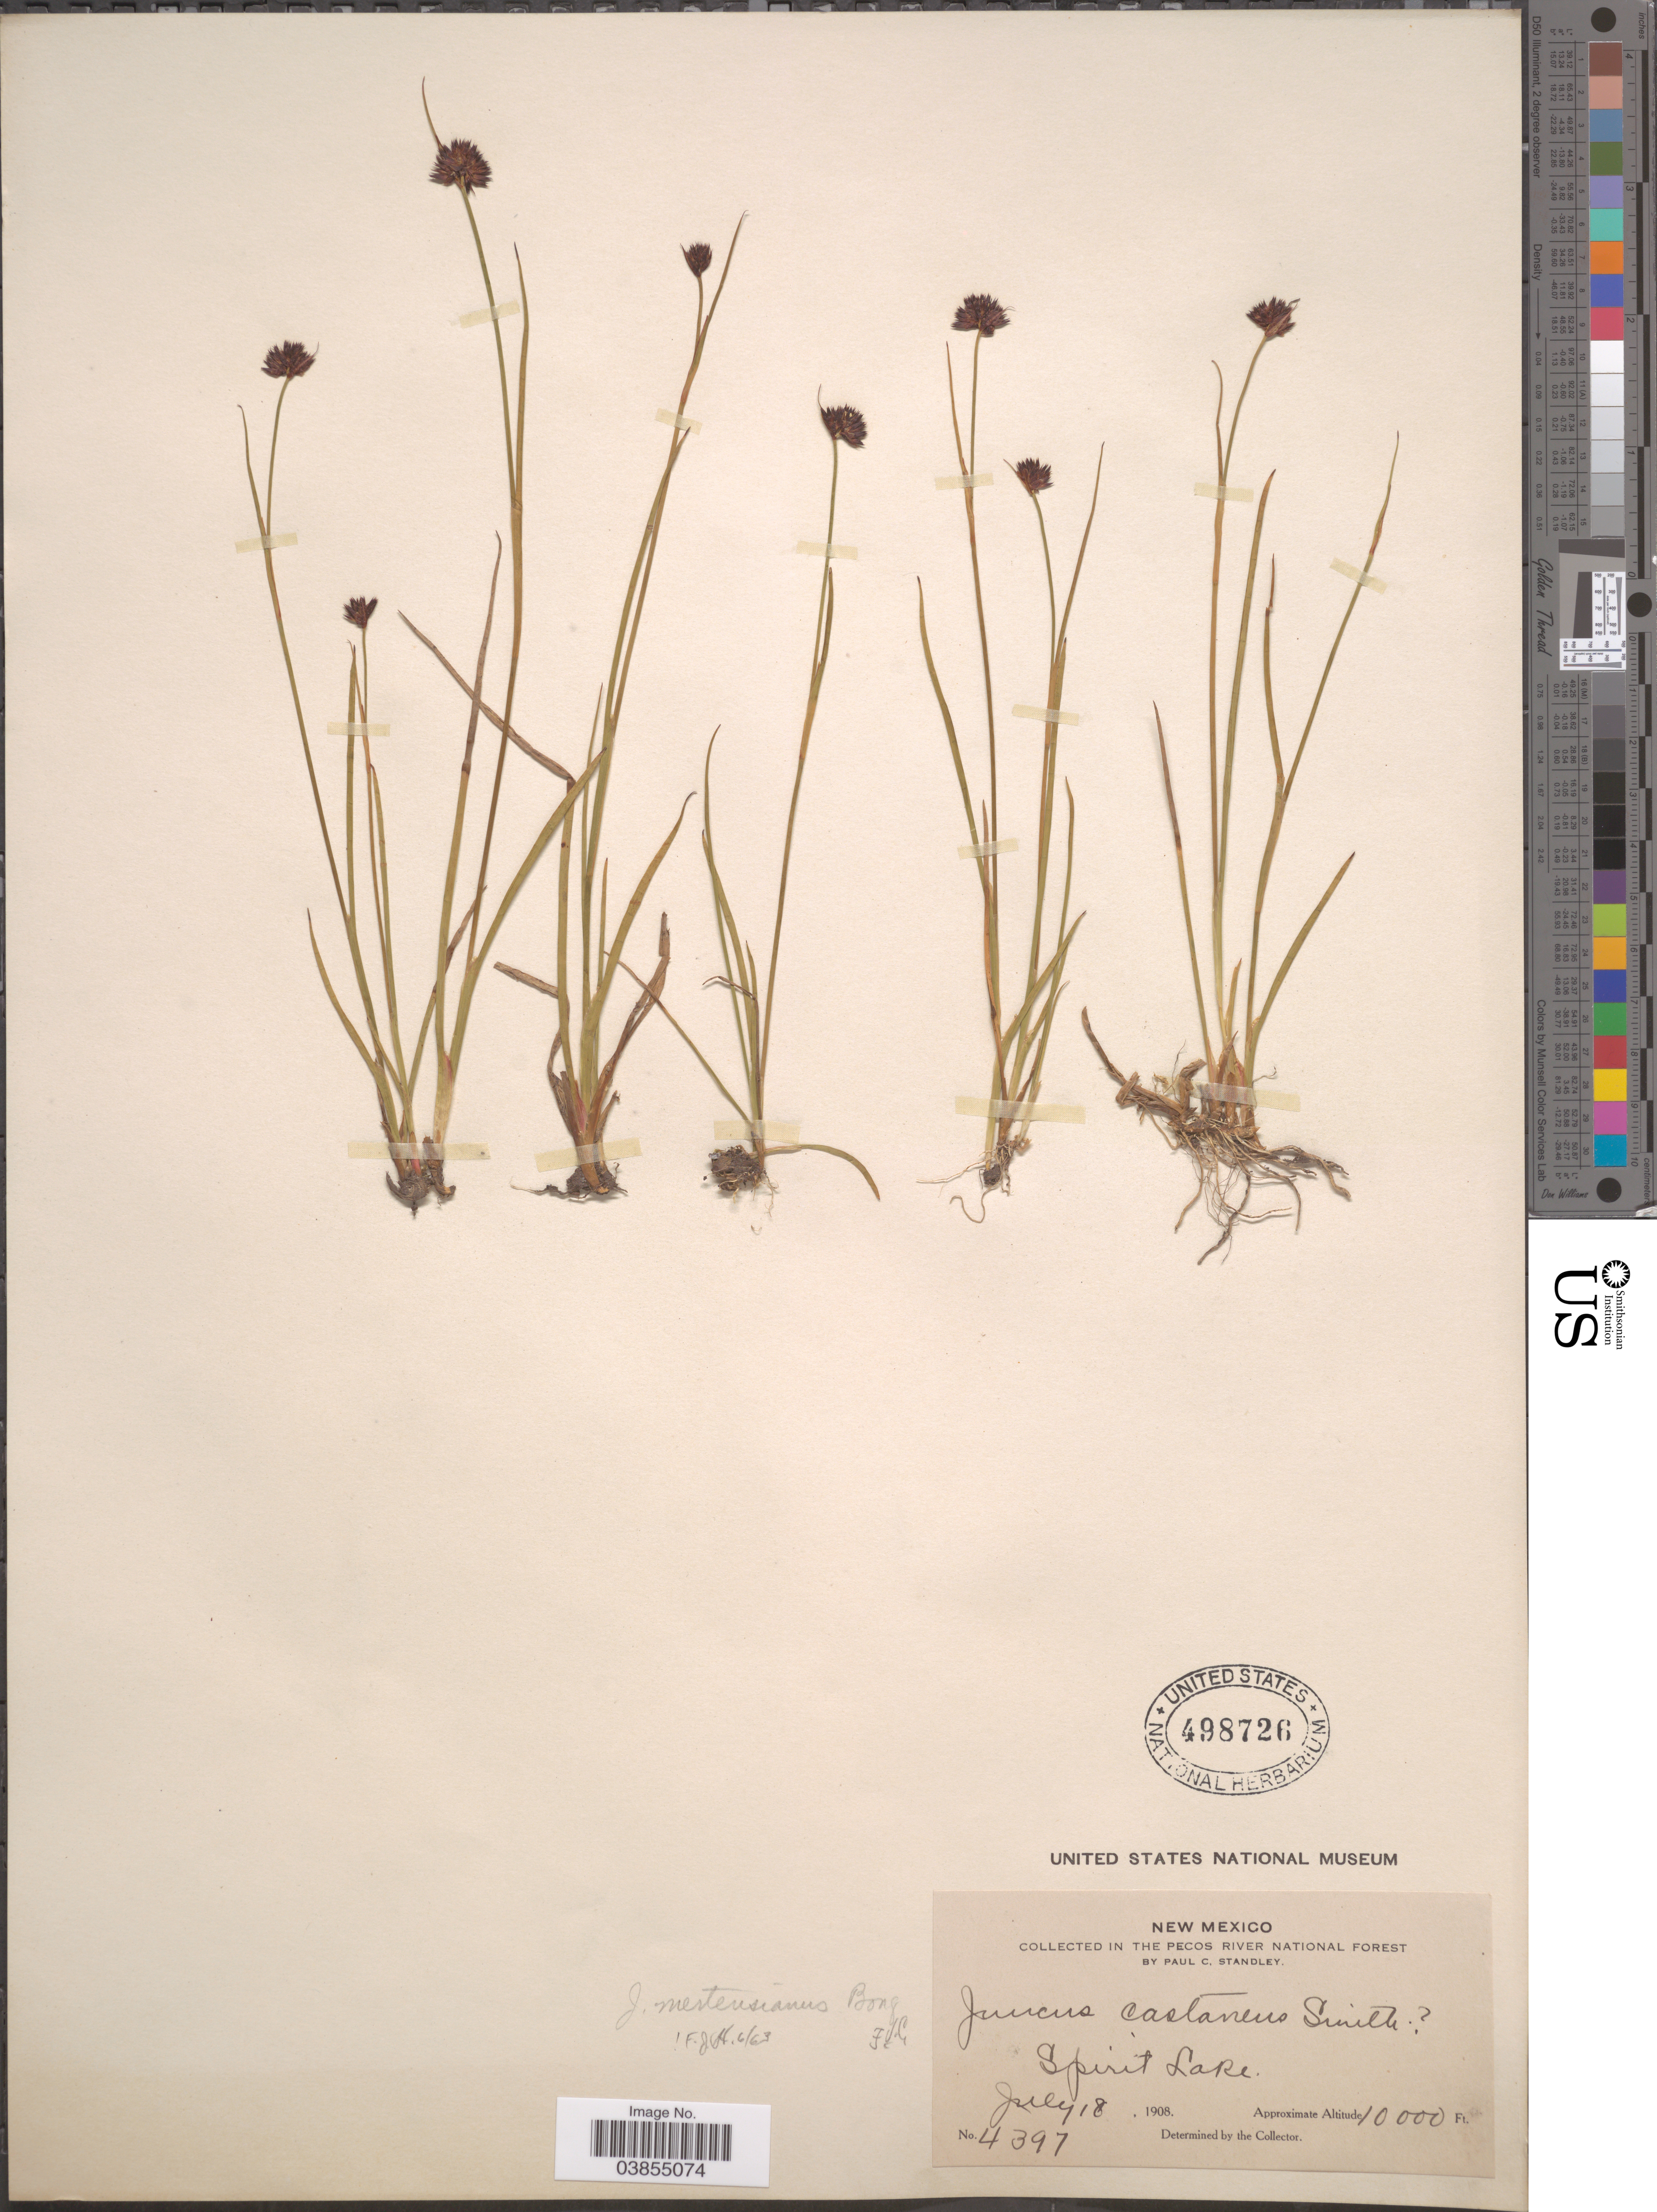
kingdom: Plantae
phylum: Tracheophyta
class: Liliopsida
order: Poales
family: Juncaceae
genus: Juncus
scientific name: Juncus mertensianus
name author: Bong.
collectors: P. C. Standley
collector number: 4397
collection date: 1908-07-18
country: United States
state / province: New Mexico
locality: In the Pecos River National Forest. Spirit Lake.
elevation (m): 3048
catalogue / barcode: US 498726